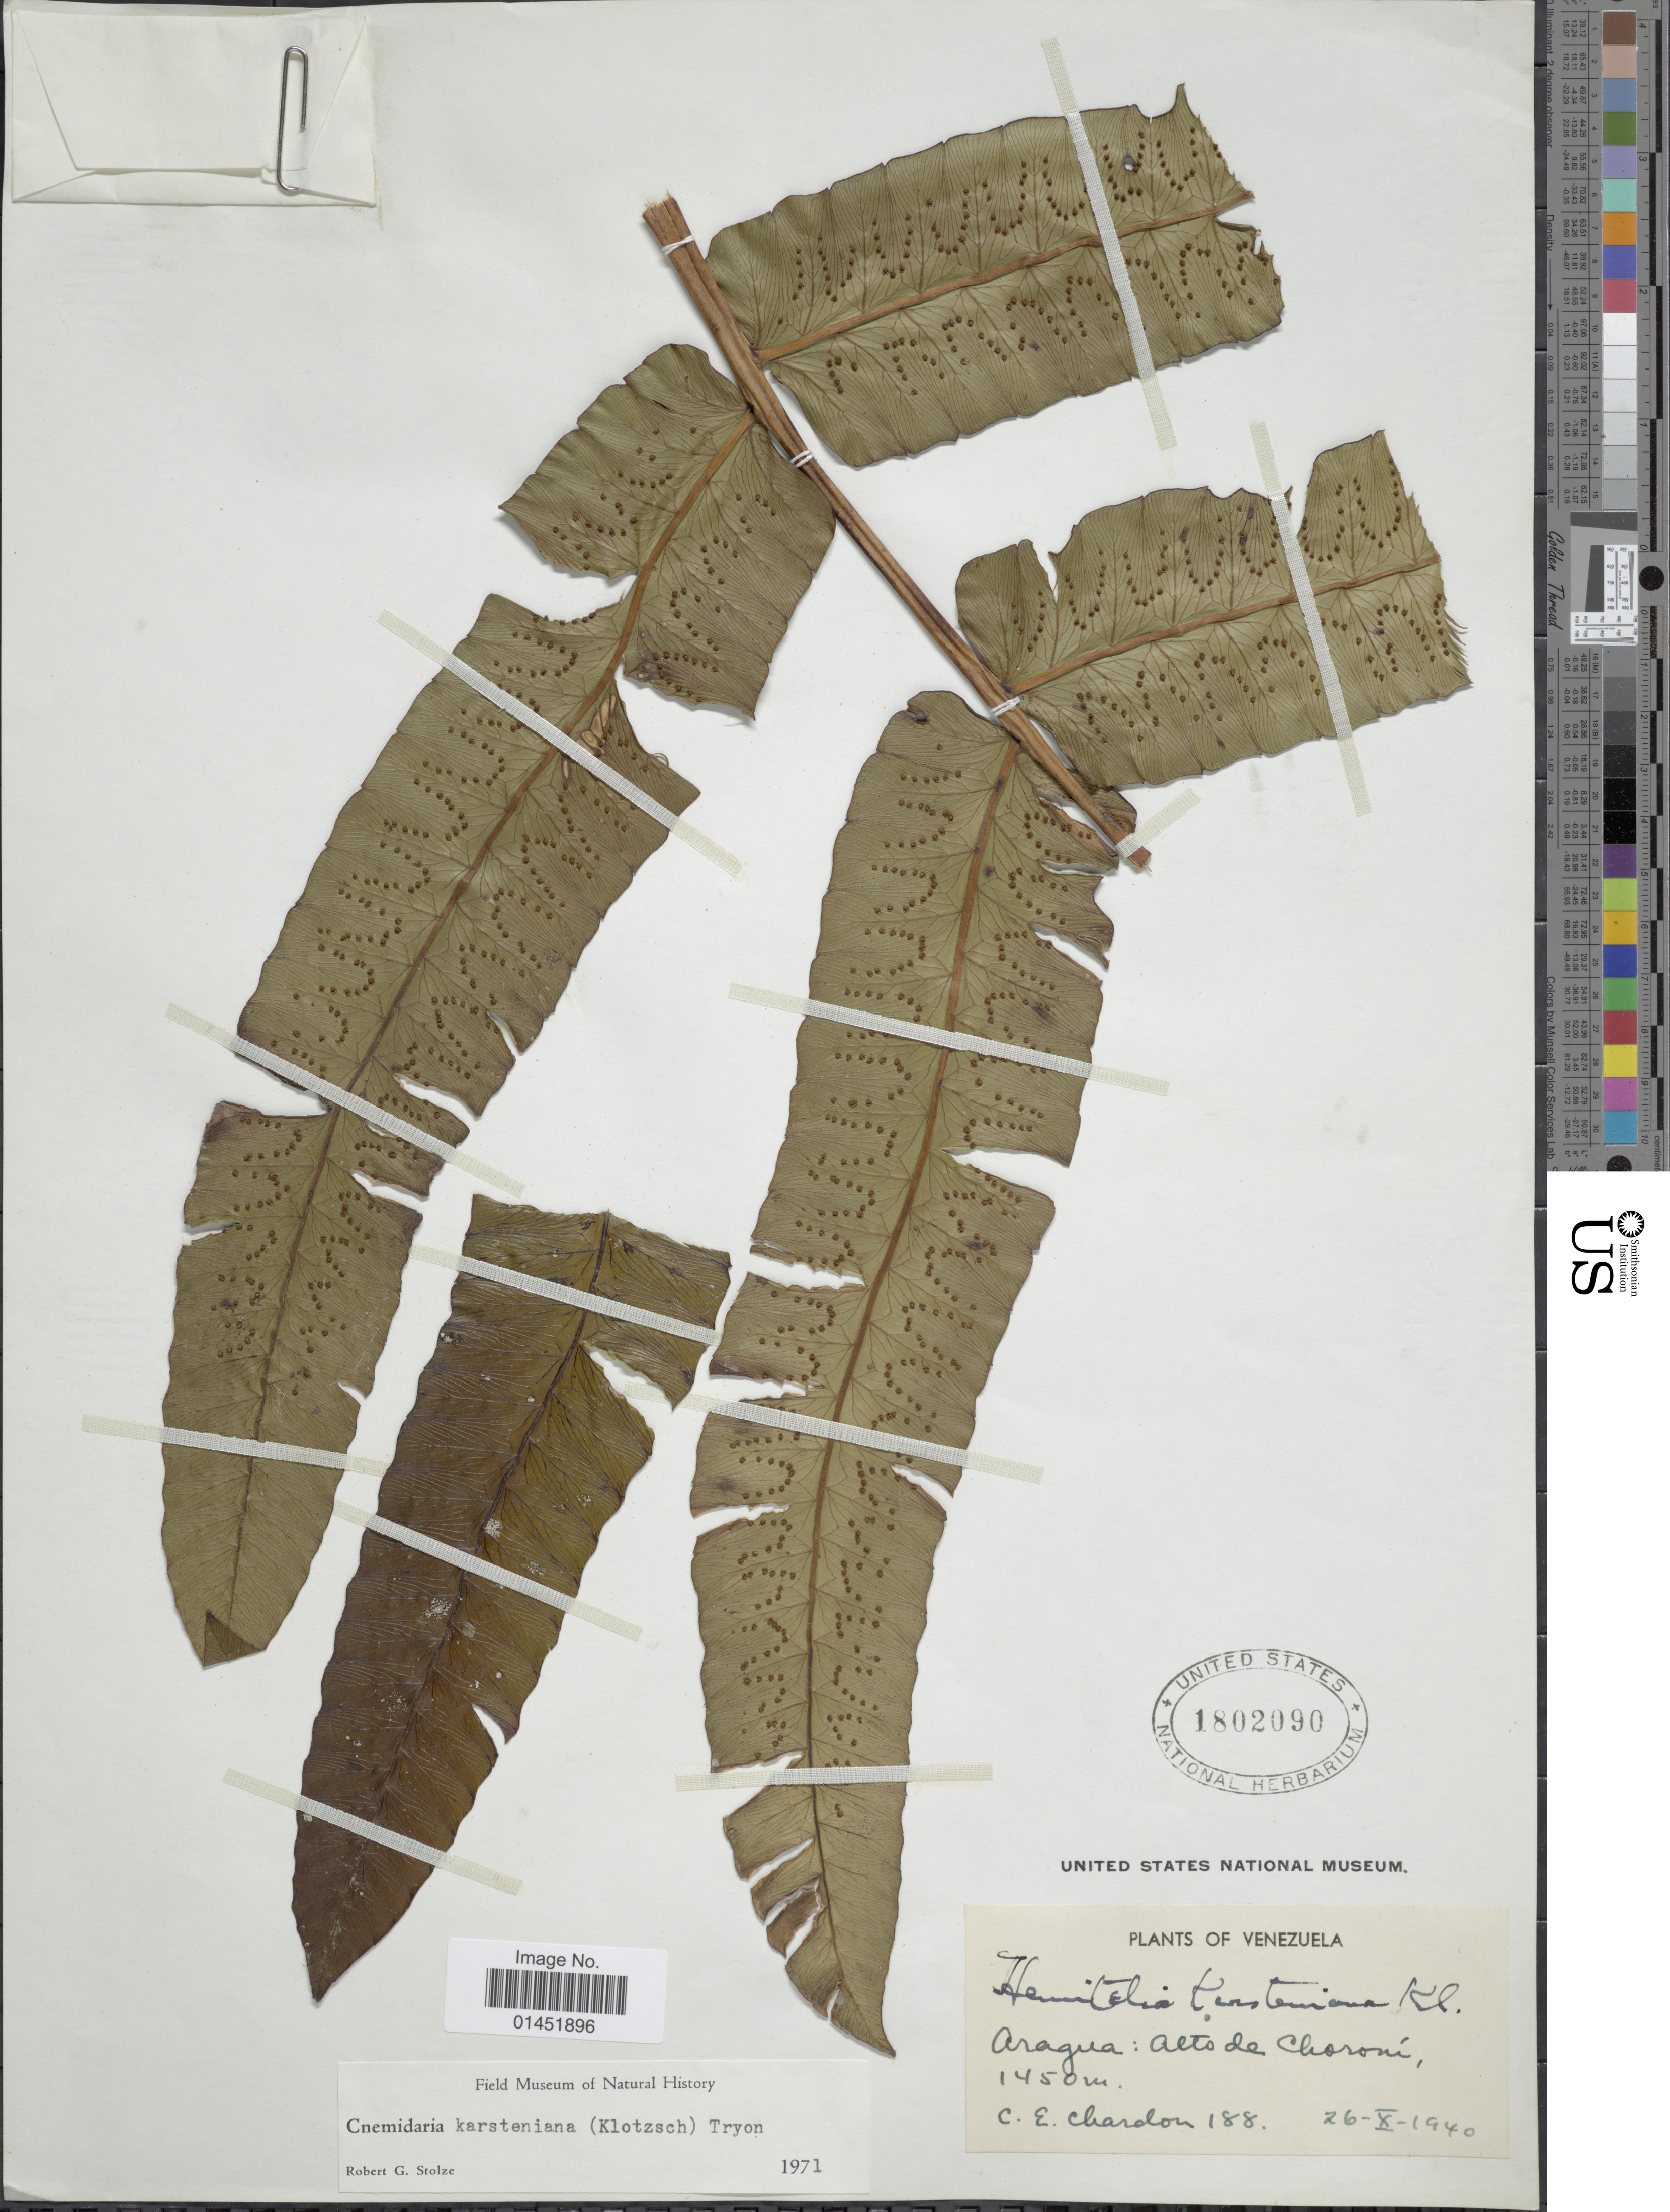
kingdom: Plantae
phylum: Tracheophyta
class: Polypodiopsida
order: Cyatheales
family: Cyatheaceae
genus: Cyathea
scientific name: Cyathea karsteniana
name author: (Klotzsch) Domin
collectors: C. E. Chardón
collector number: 188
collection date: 1940-10-26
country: Venezuela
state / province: Aragua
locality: Alto de Choromi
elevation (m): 1450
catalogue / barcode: US 1802090